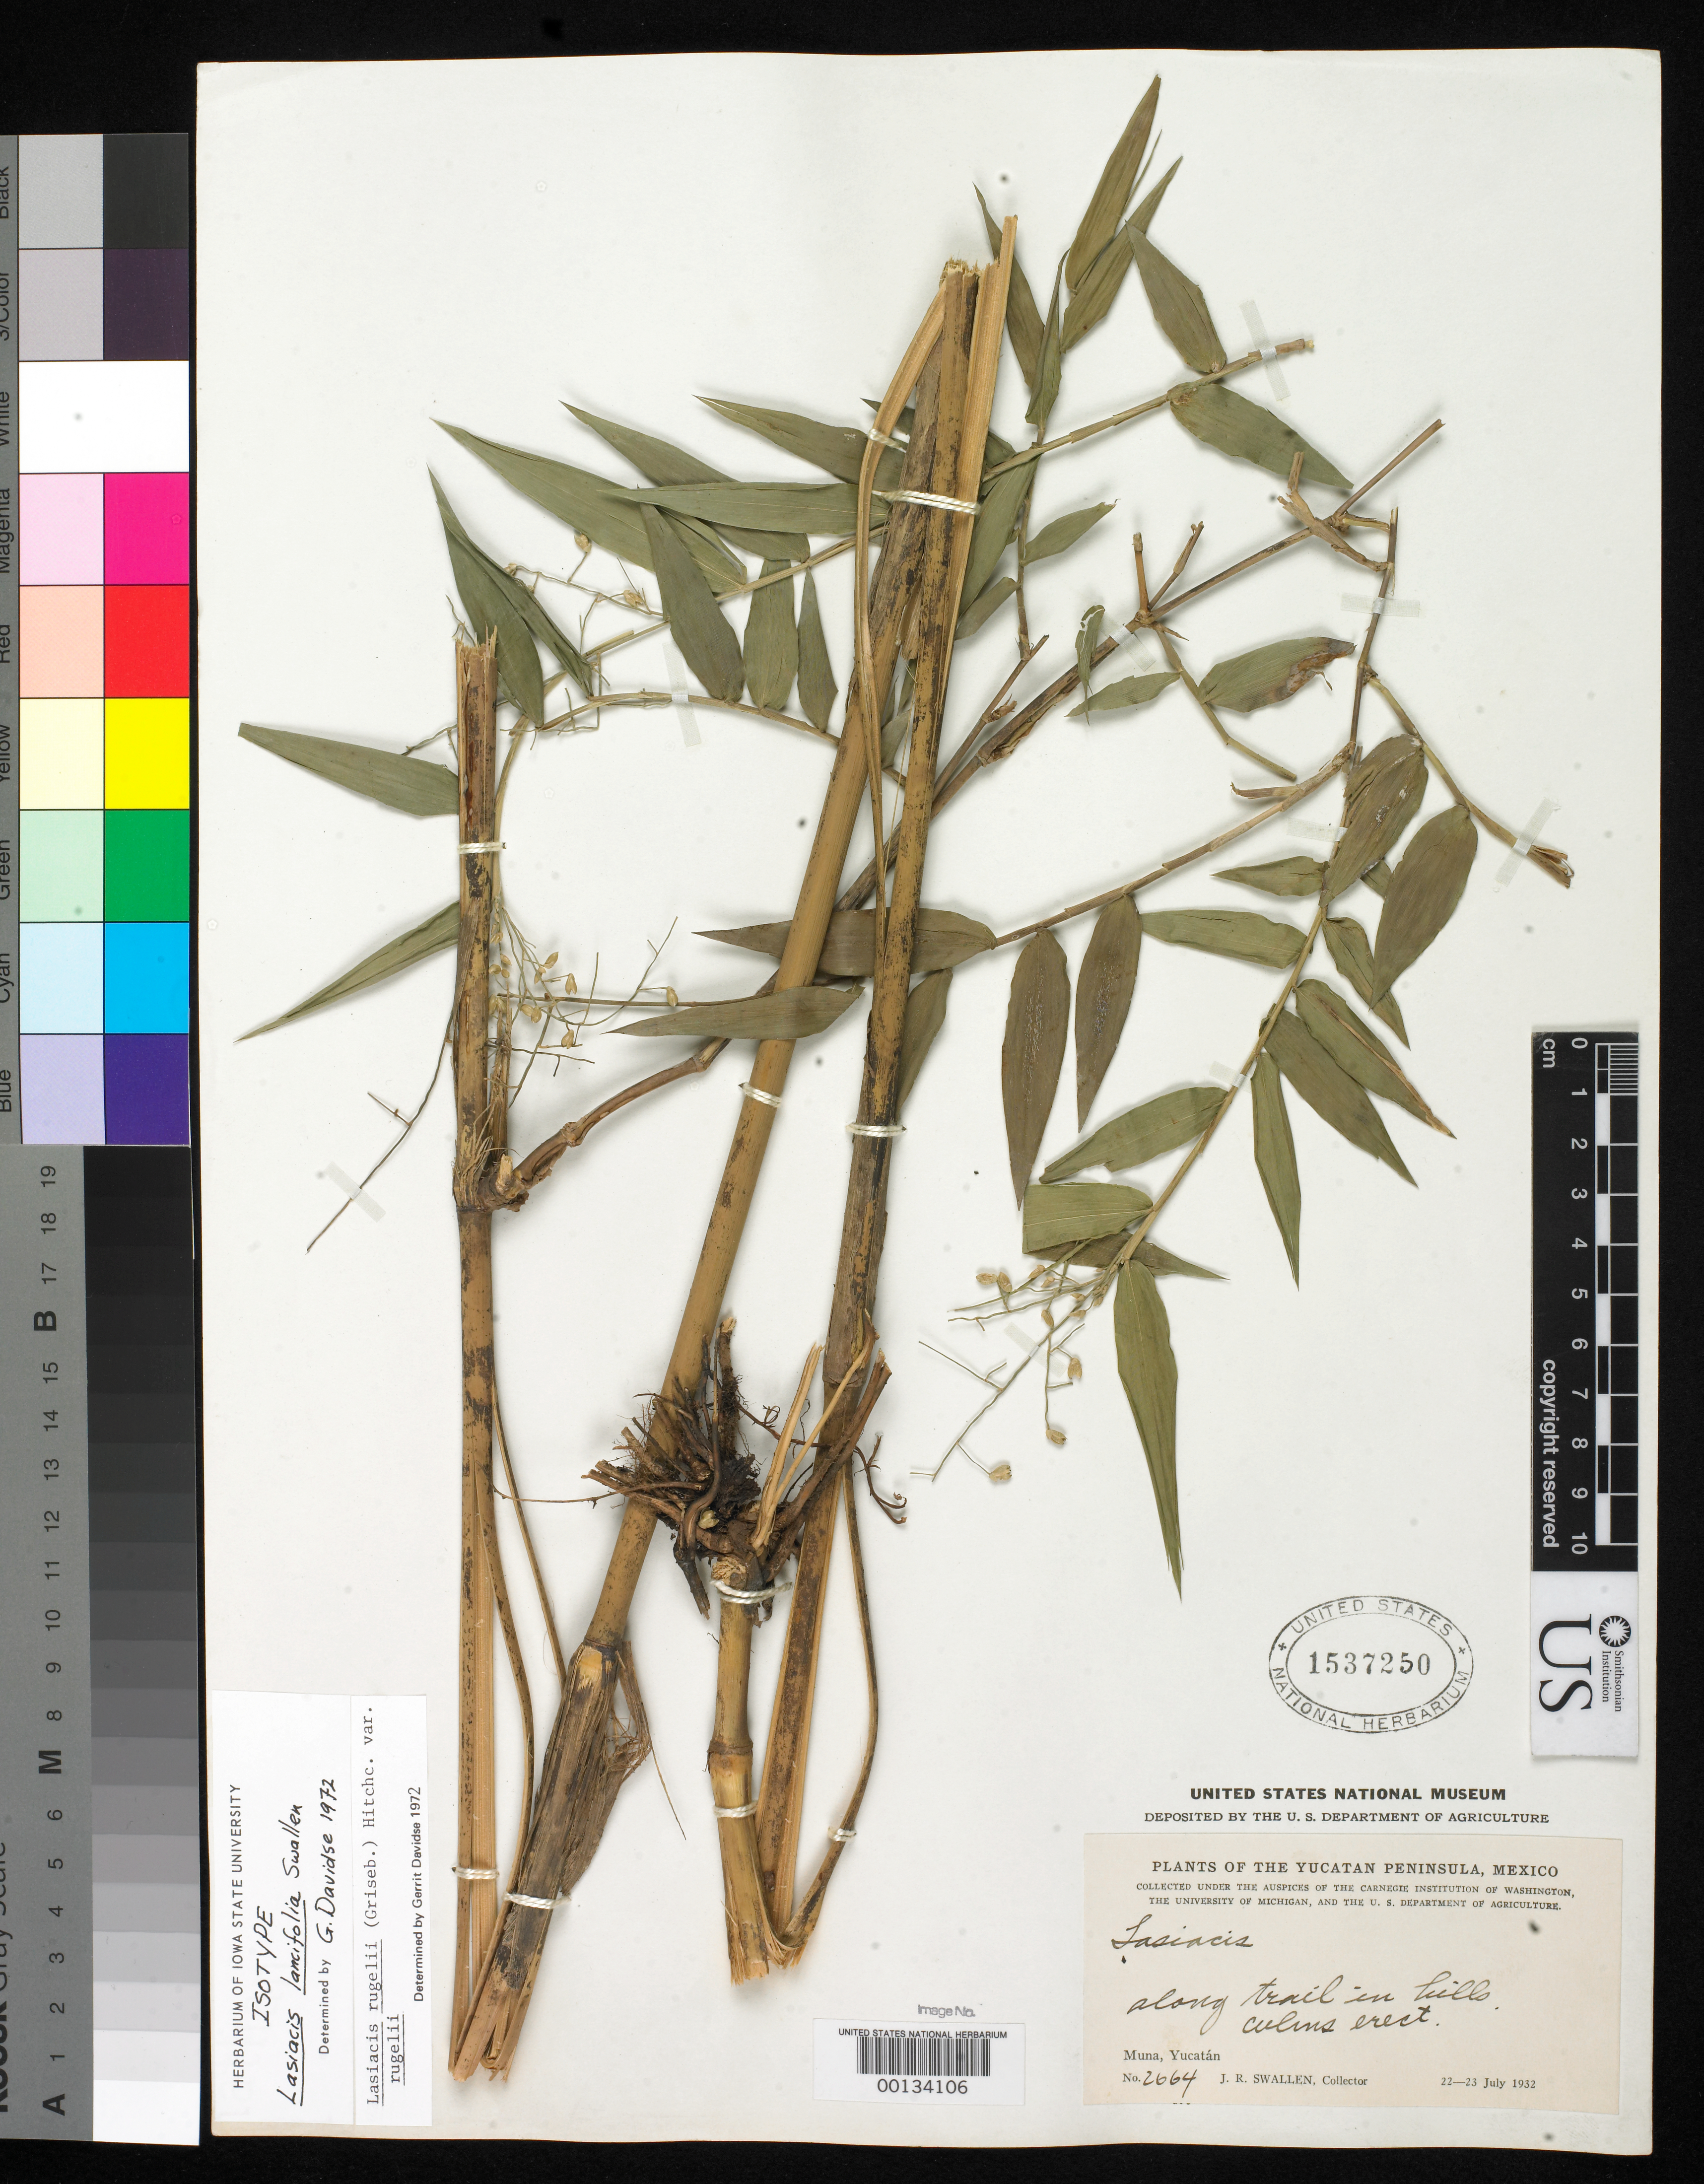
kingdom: Plantae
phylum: Tracheophyta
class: Liliopsida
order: Poales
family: Poaceae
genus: Lasiacis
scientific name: Lasiacis lancifolia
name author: Swallen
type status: Isotype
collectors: J. R. Swallen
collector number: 2664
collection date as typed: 22 Jul 1932 to 23 Jul 1932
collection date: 1932-07-22/1932-07-23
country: Mexico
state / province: Yucatán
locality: Muna.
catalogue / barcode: US 1537250